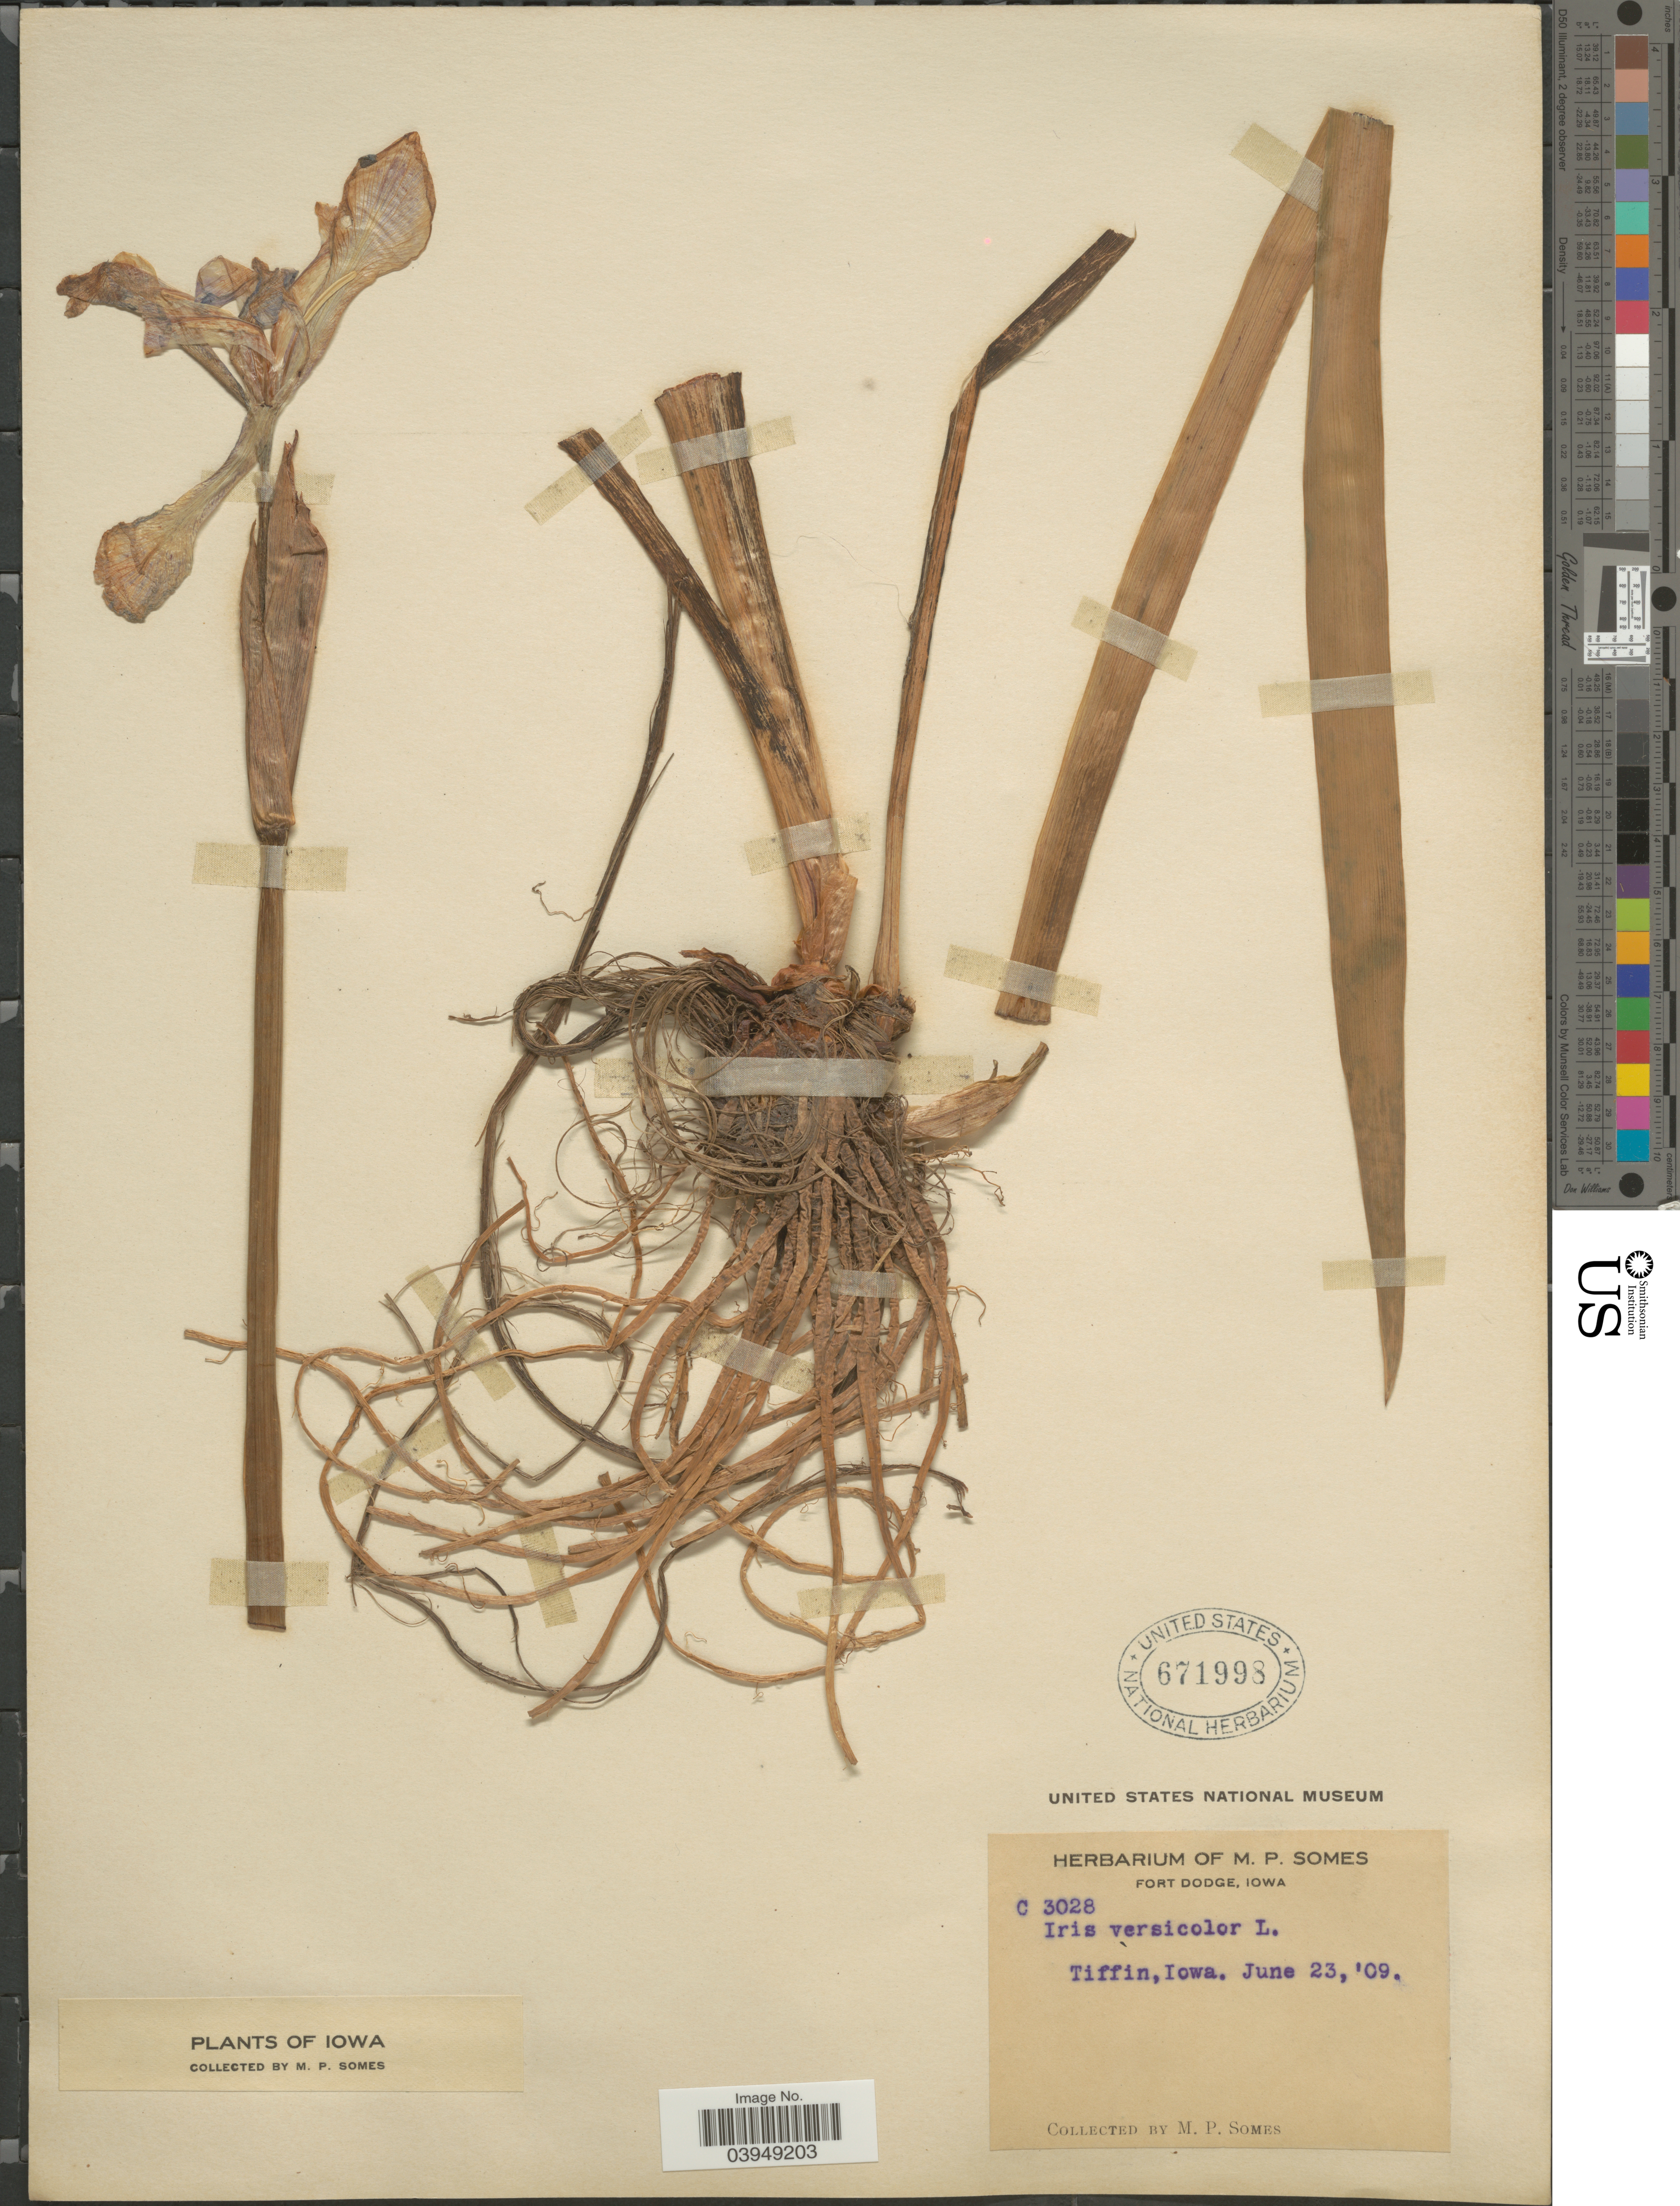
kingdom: Plantae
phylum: Tracheophyta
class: Liliopsida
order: Asparagales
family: Iridaceae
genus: Iris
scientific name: Iris versicolor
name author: L.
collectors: M. Somes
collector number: C3028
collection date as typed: Transcribed d/m/y: 23/6/9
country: United States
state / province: Iowa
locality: Tiffin.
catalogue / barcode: US 671998